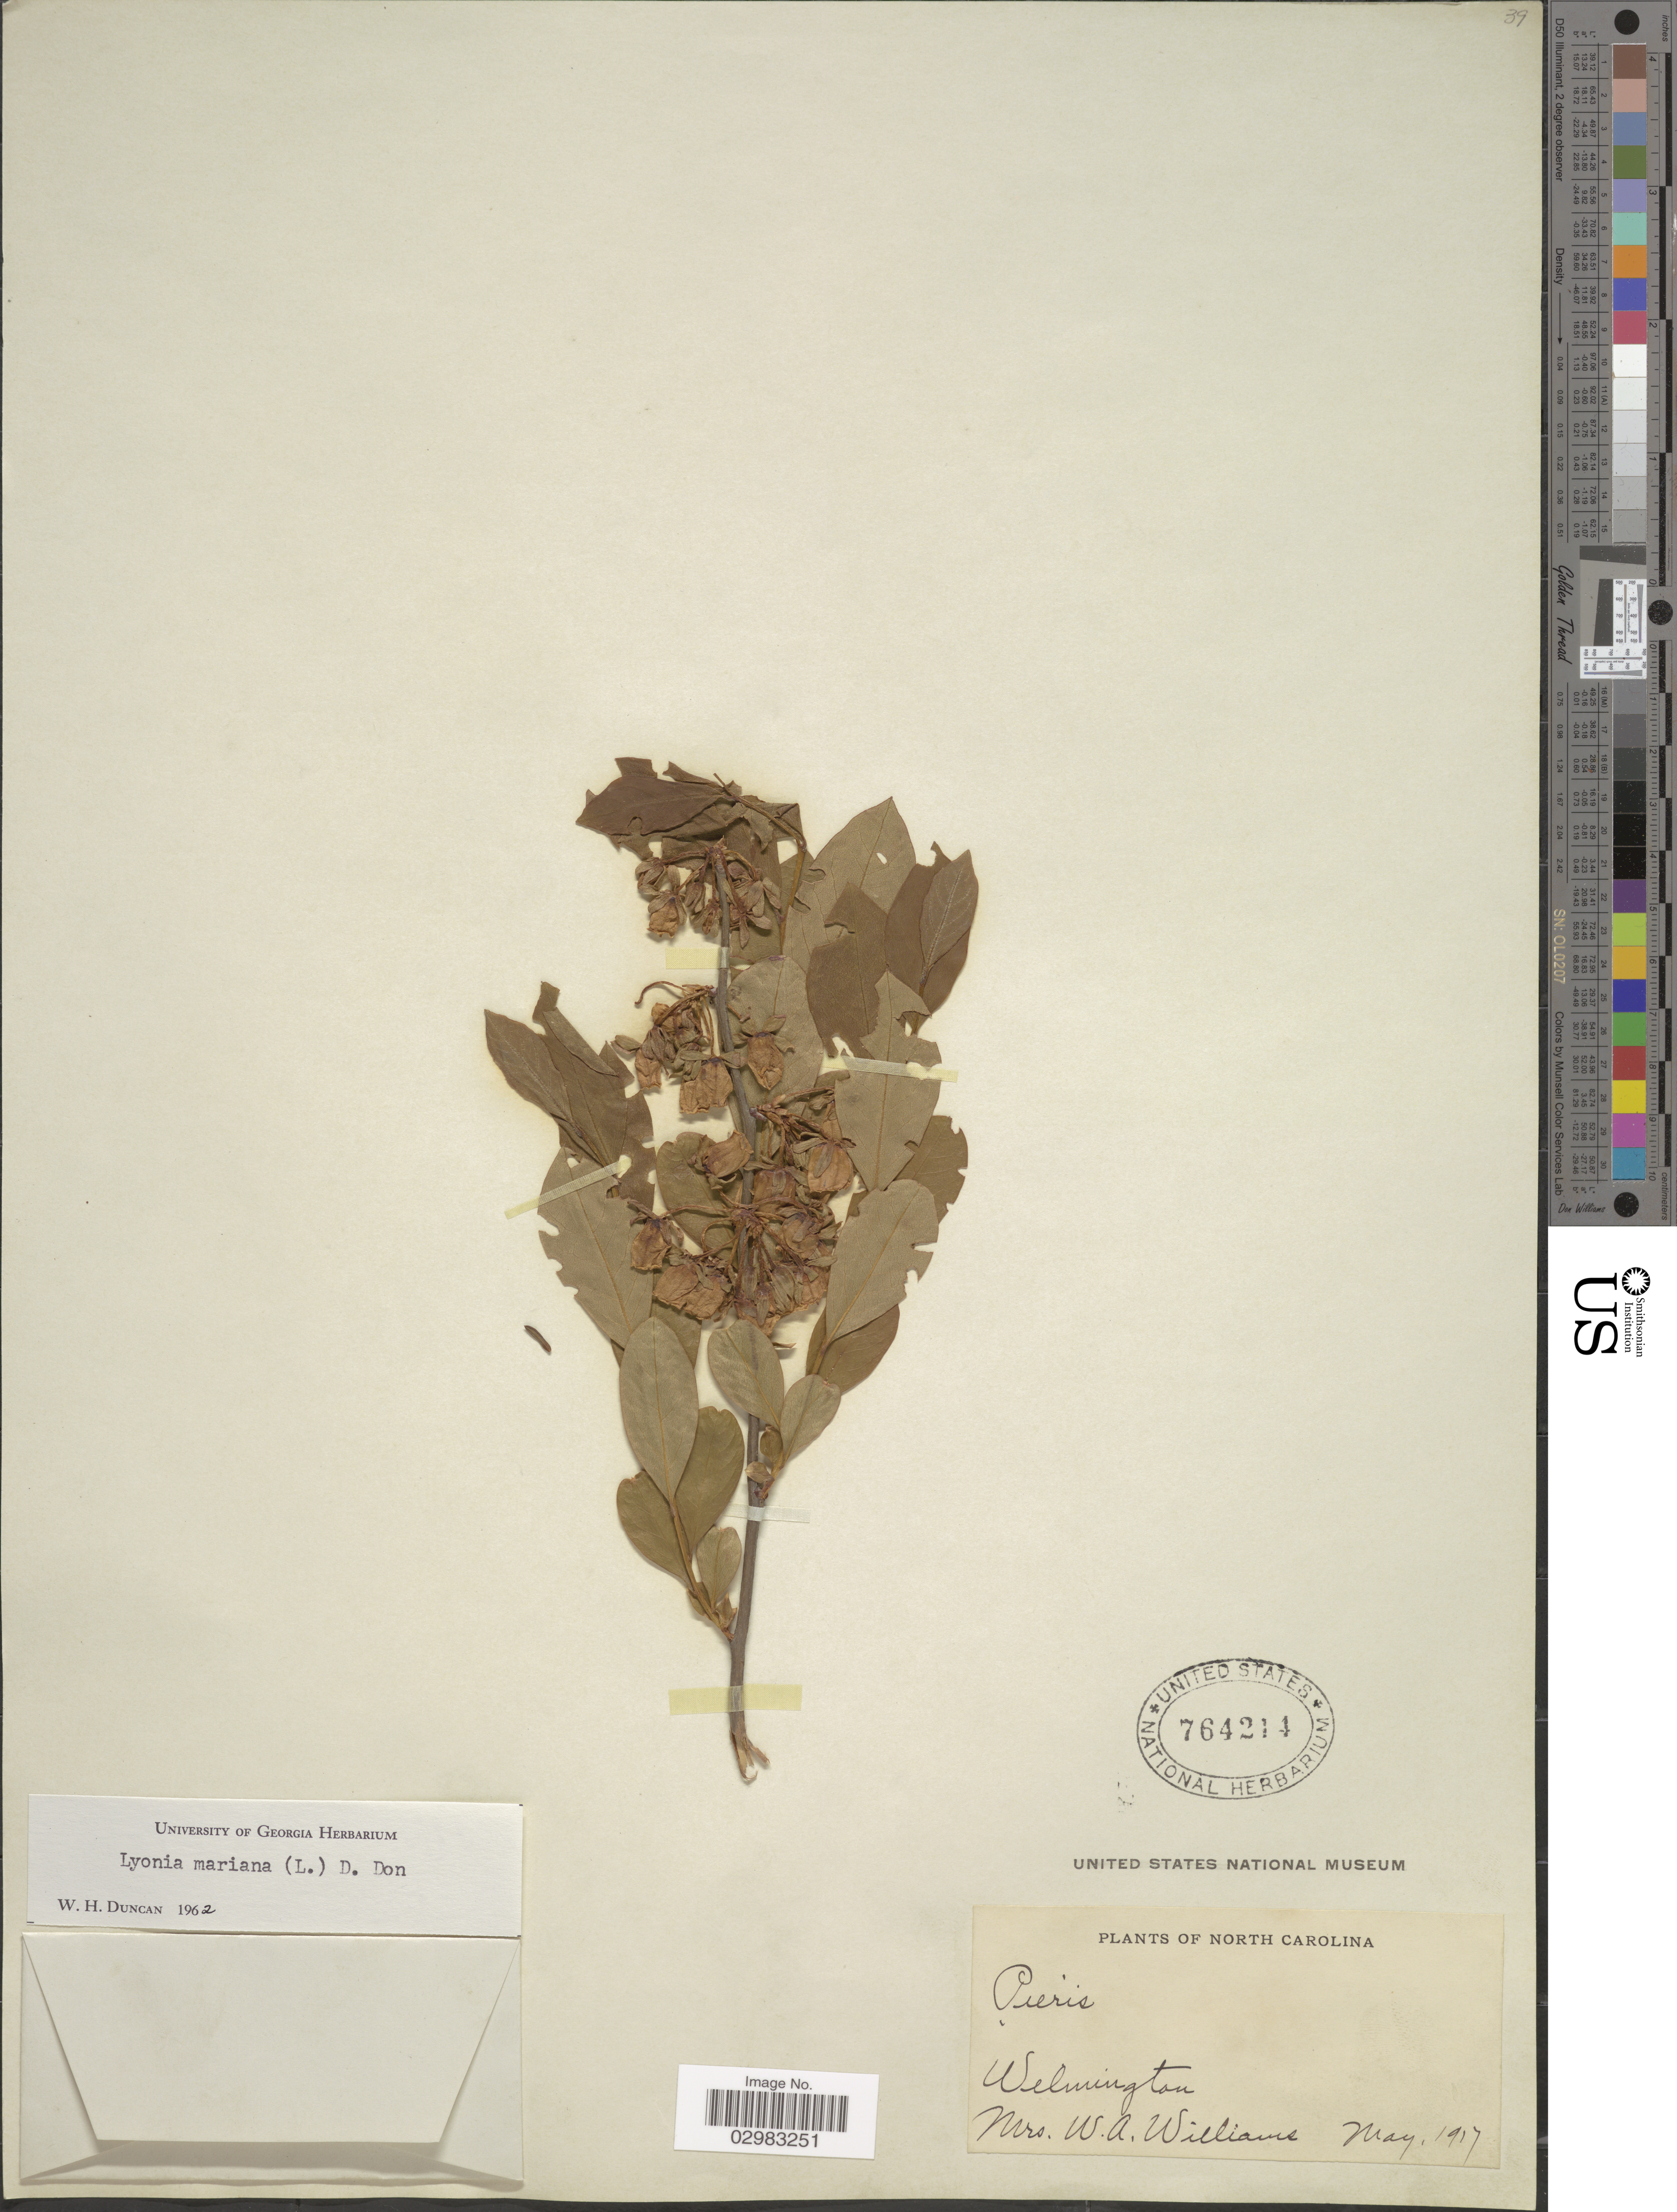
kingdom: Plantae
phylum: Tracheophyta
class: Magnoliopsida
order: Ericales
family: Ericaceae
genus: Lyonia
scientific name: Lyonia mariana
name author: (L.) D. Don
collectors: W. Williams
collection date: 1917-05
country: United States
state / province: North Carolina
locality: Wilmington.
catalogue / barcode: US 764214